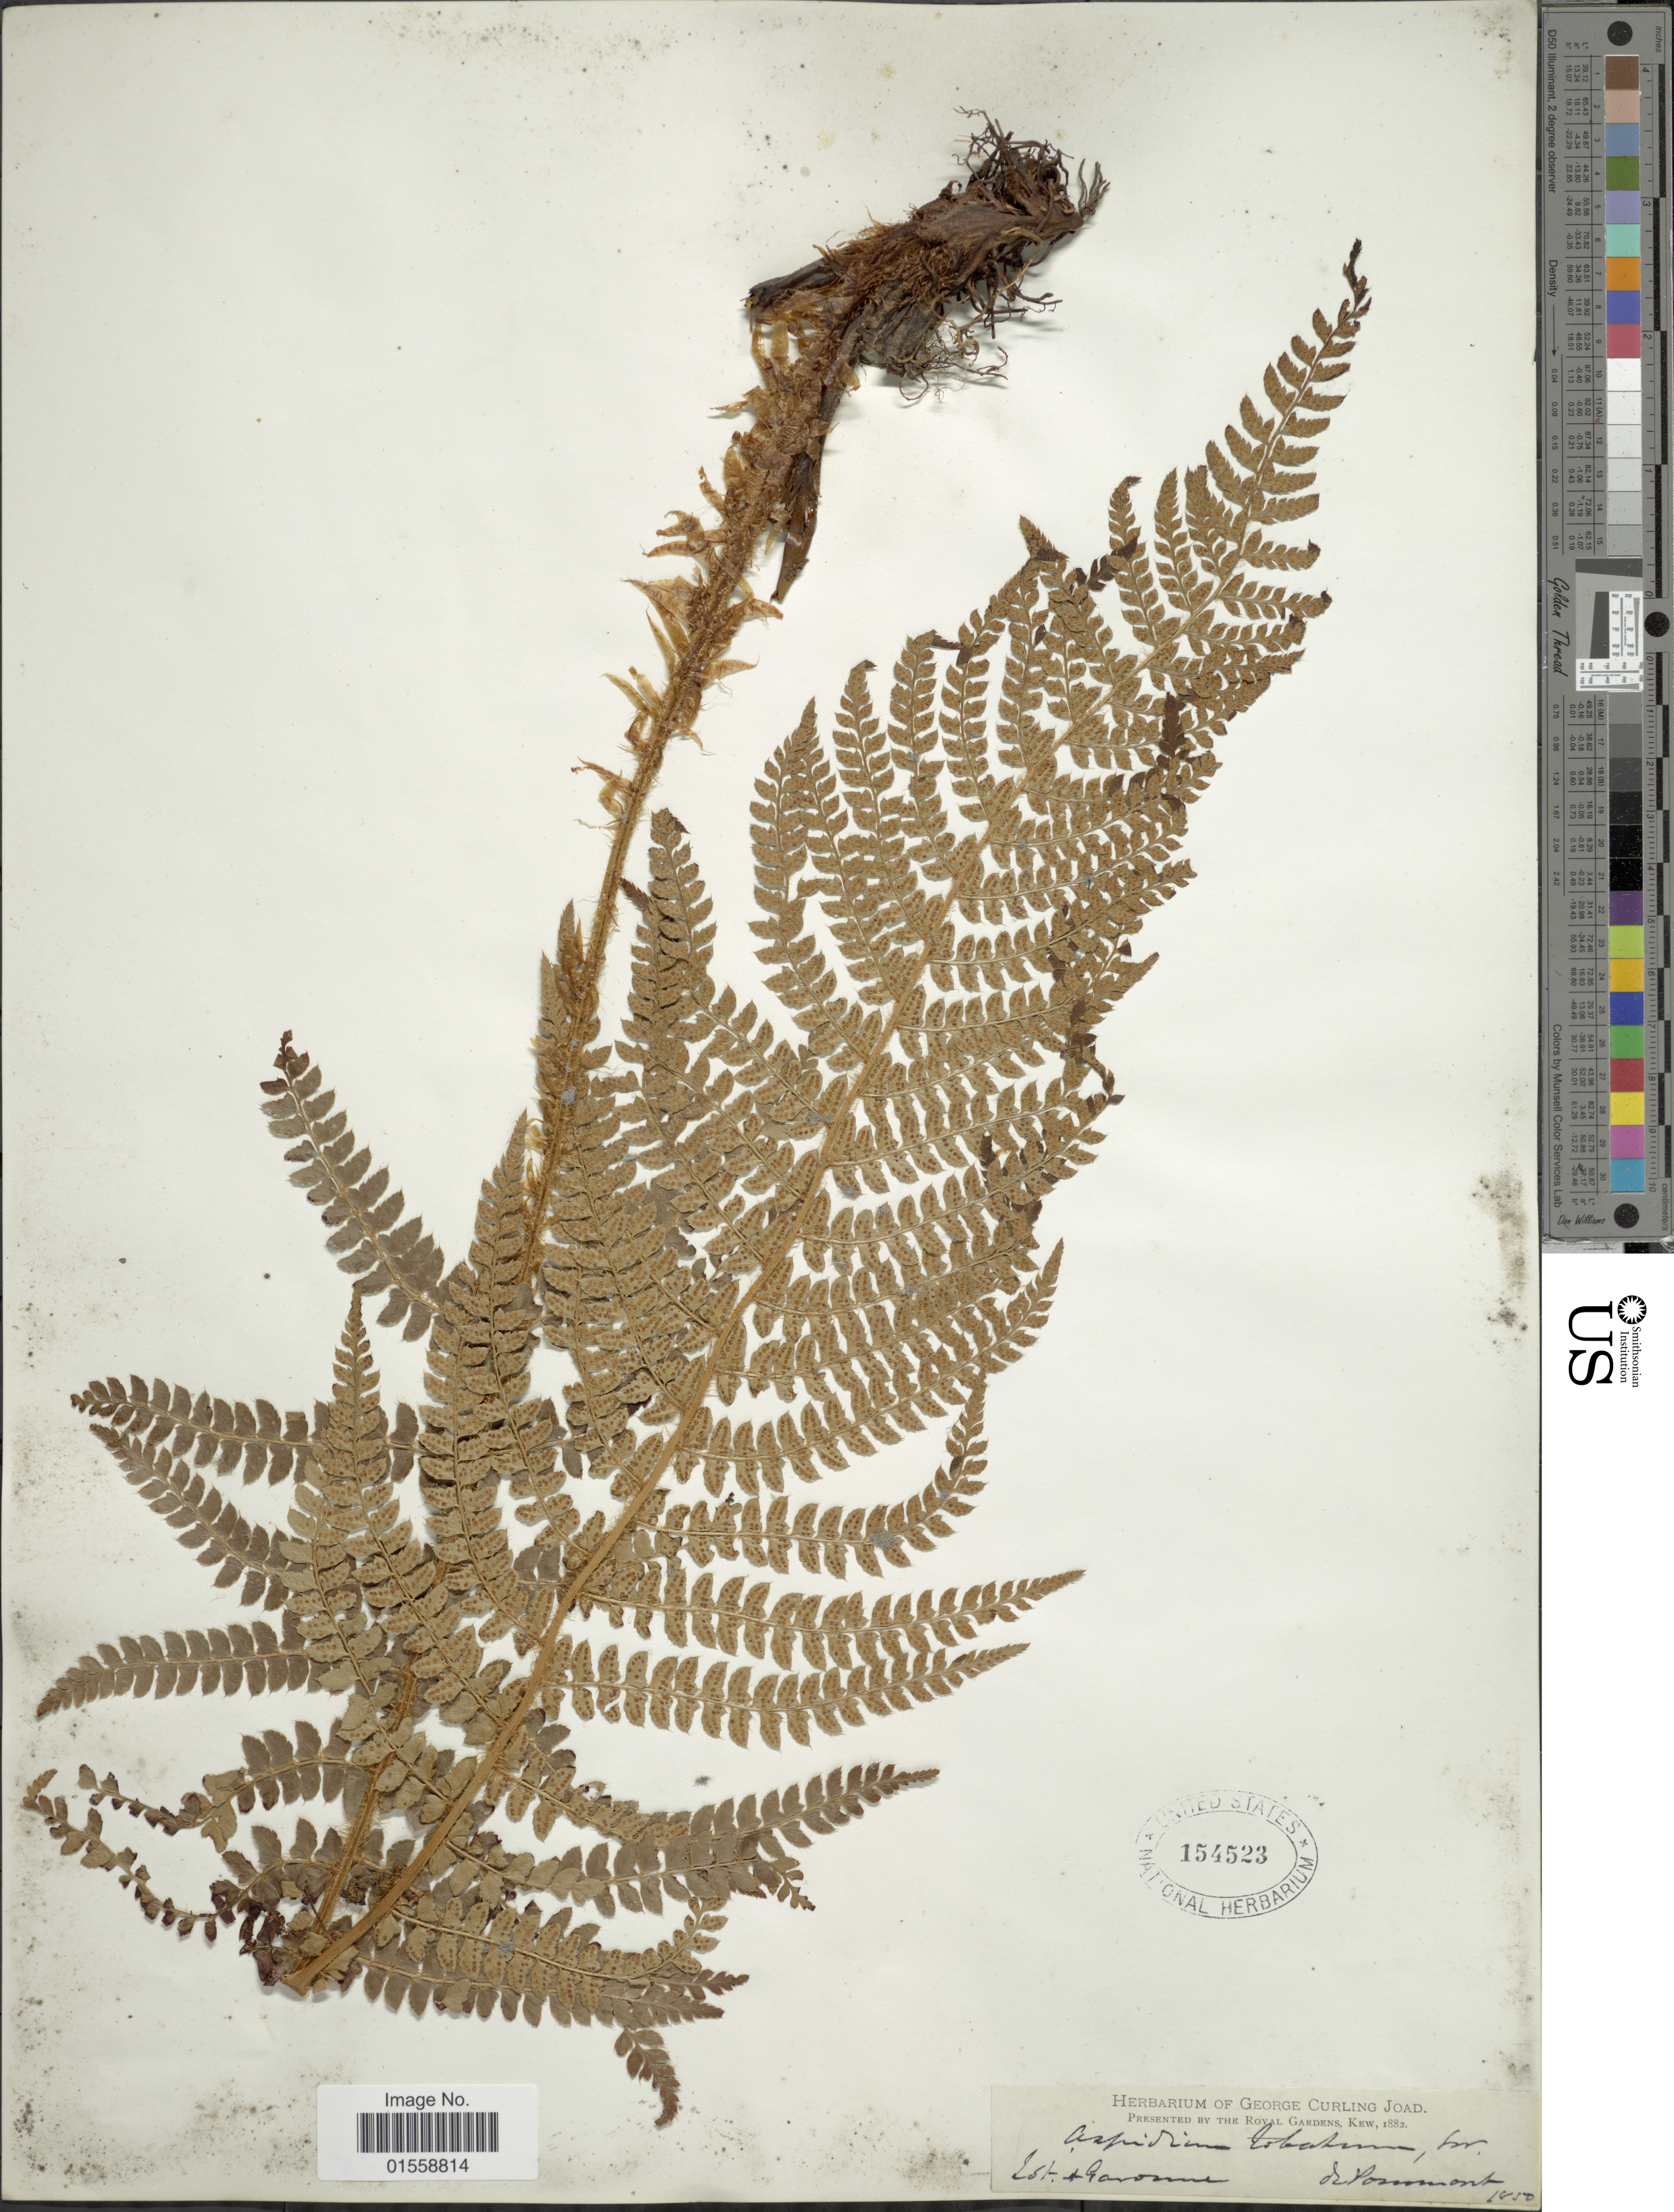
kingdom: Plantae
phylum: Tracheophyta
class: Polypodiopsida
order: Polypodiales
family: Dryopteridaceae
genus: Polystichum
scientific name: Polystichum setiferum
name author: (Forssk.) Moore ex Woynar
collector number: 1050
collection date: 1882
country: France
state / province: Occitanie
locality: Est de Garonne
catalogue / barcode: US 154523